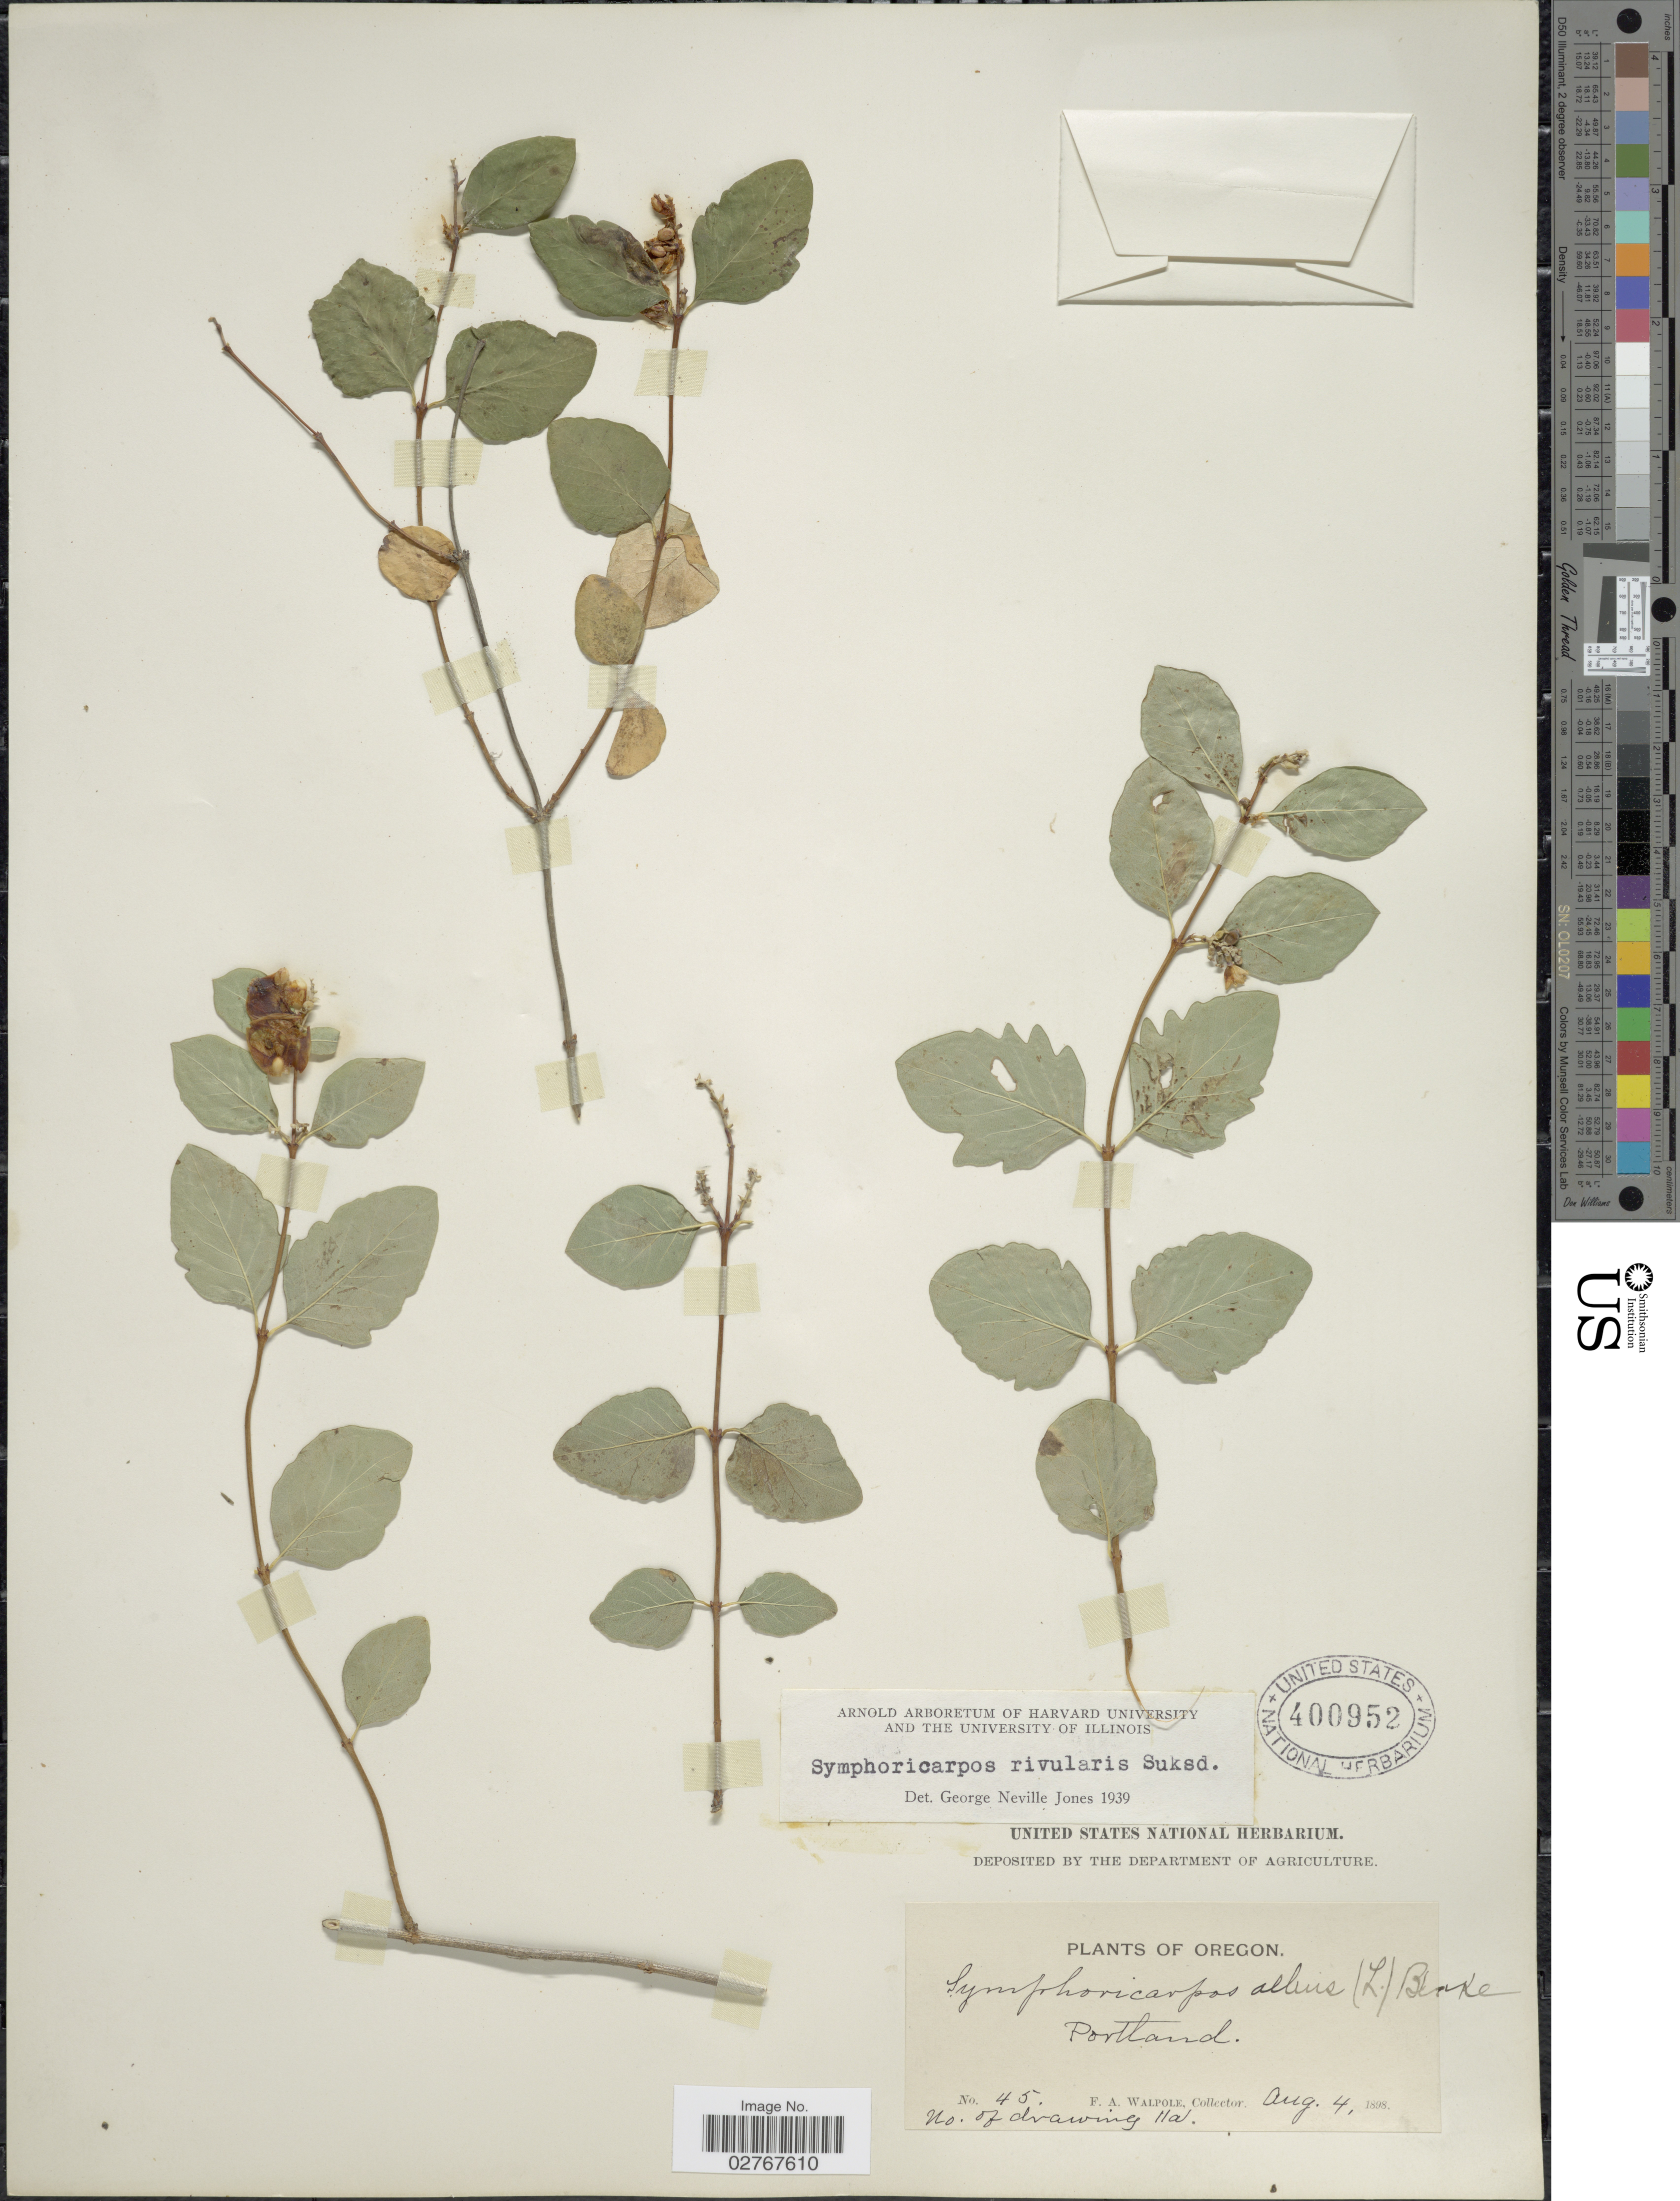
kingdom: Plantae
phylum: Tracheophyta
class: Magnoliopsida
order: Dipsacales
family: Caprifoliaceae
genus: Symphoricarpos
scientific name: Symphoricarpos rivularis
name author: Suksd.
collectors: F. Walpole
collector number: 45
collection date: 1898-08-04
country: United States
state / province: Oregon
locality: Portland.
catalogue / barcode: US 400952